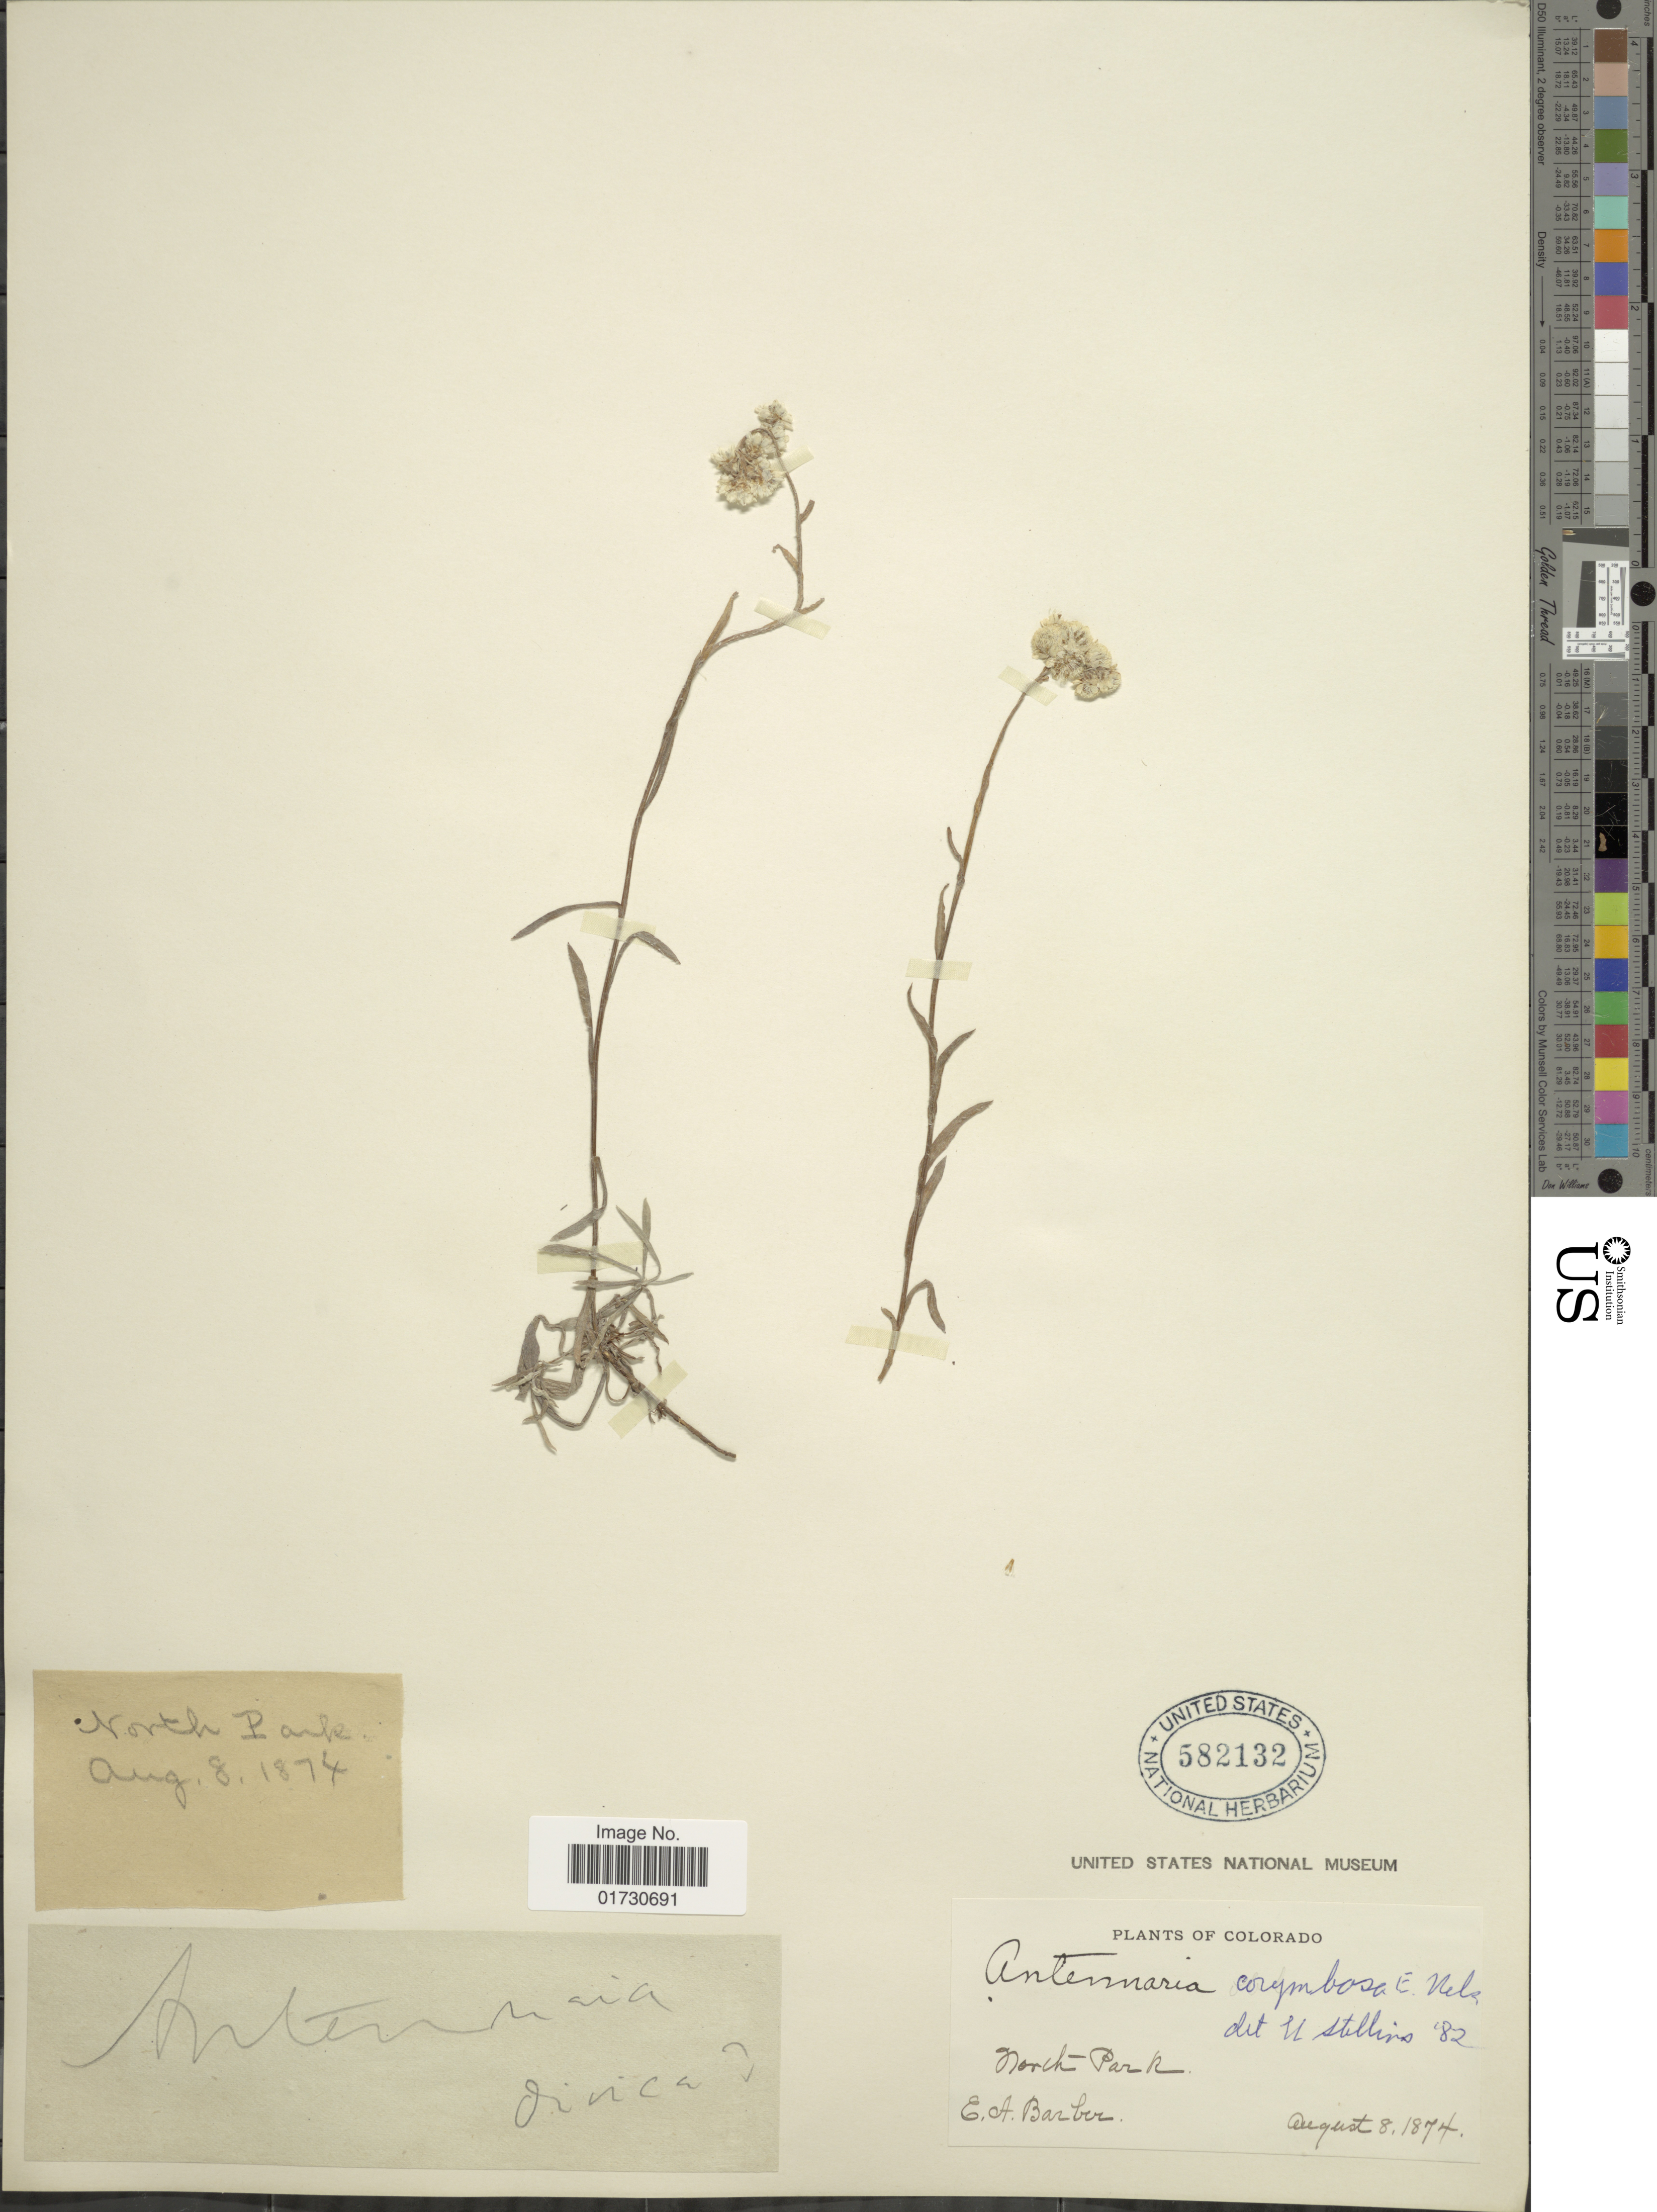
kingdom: Plantae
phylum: Tracheophyta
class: Magnoliopsida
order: Asterales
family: Asteraceae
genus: Antennaria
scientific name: Antennaria corymbosa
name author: E.E. Nelson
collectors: E. Barber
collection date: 1874-08-08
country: United States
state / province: Colorado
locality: North Park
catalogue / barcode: US 582132